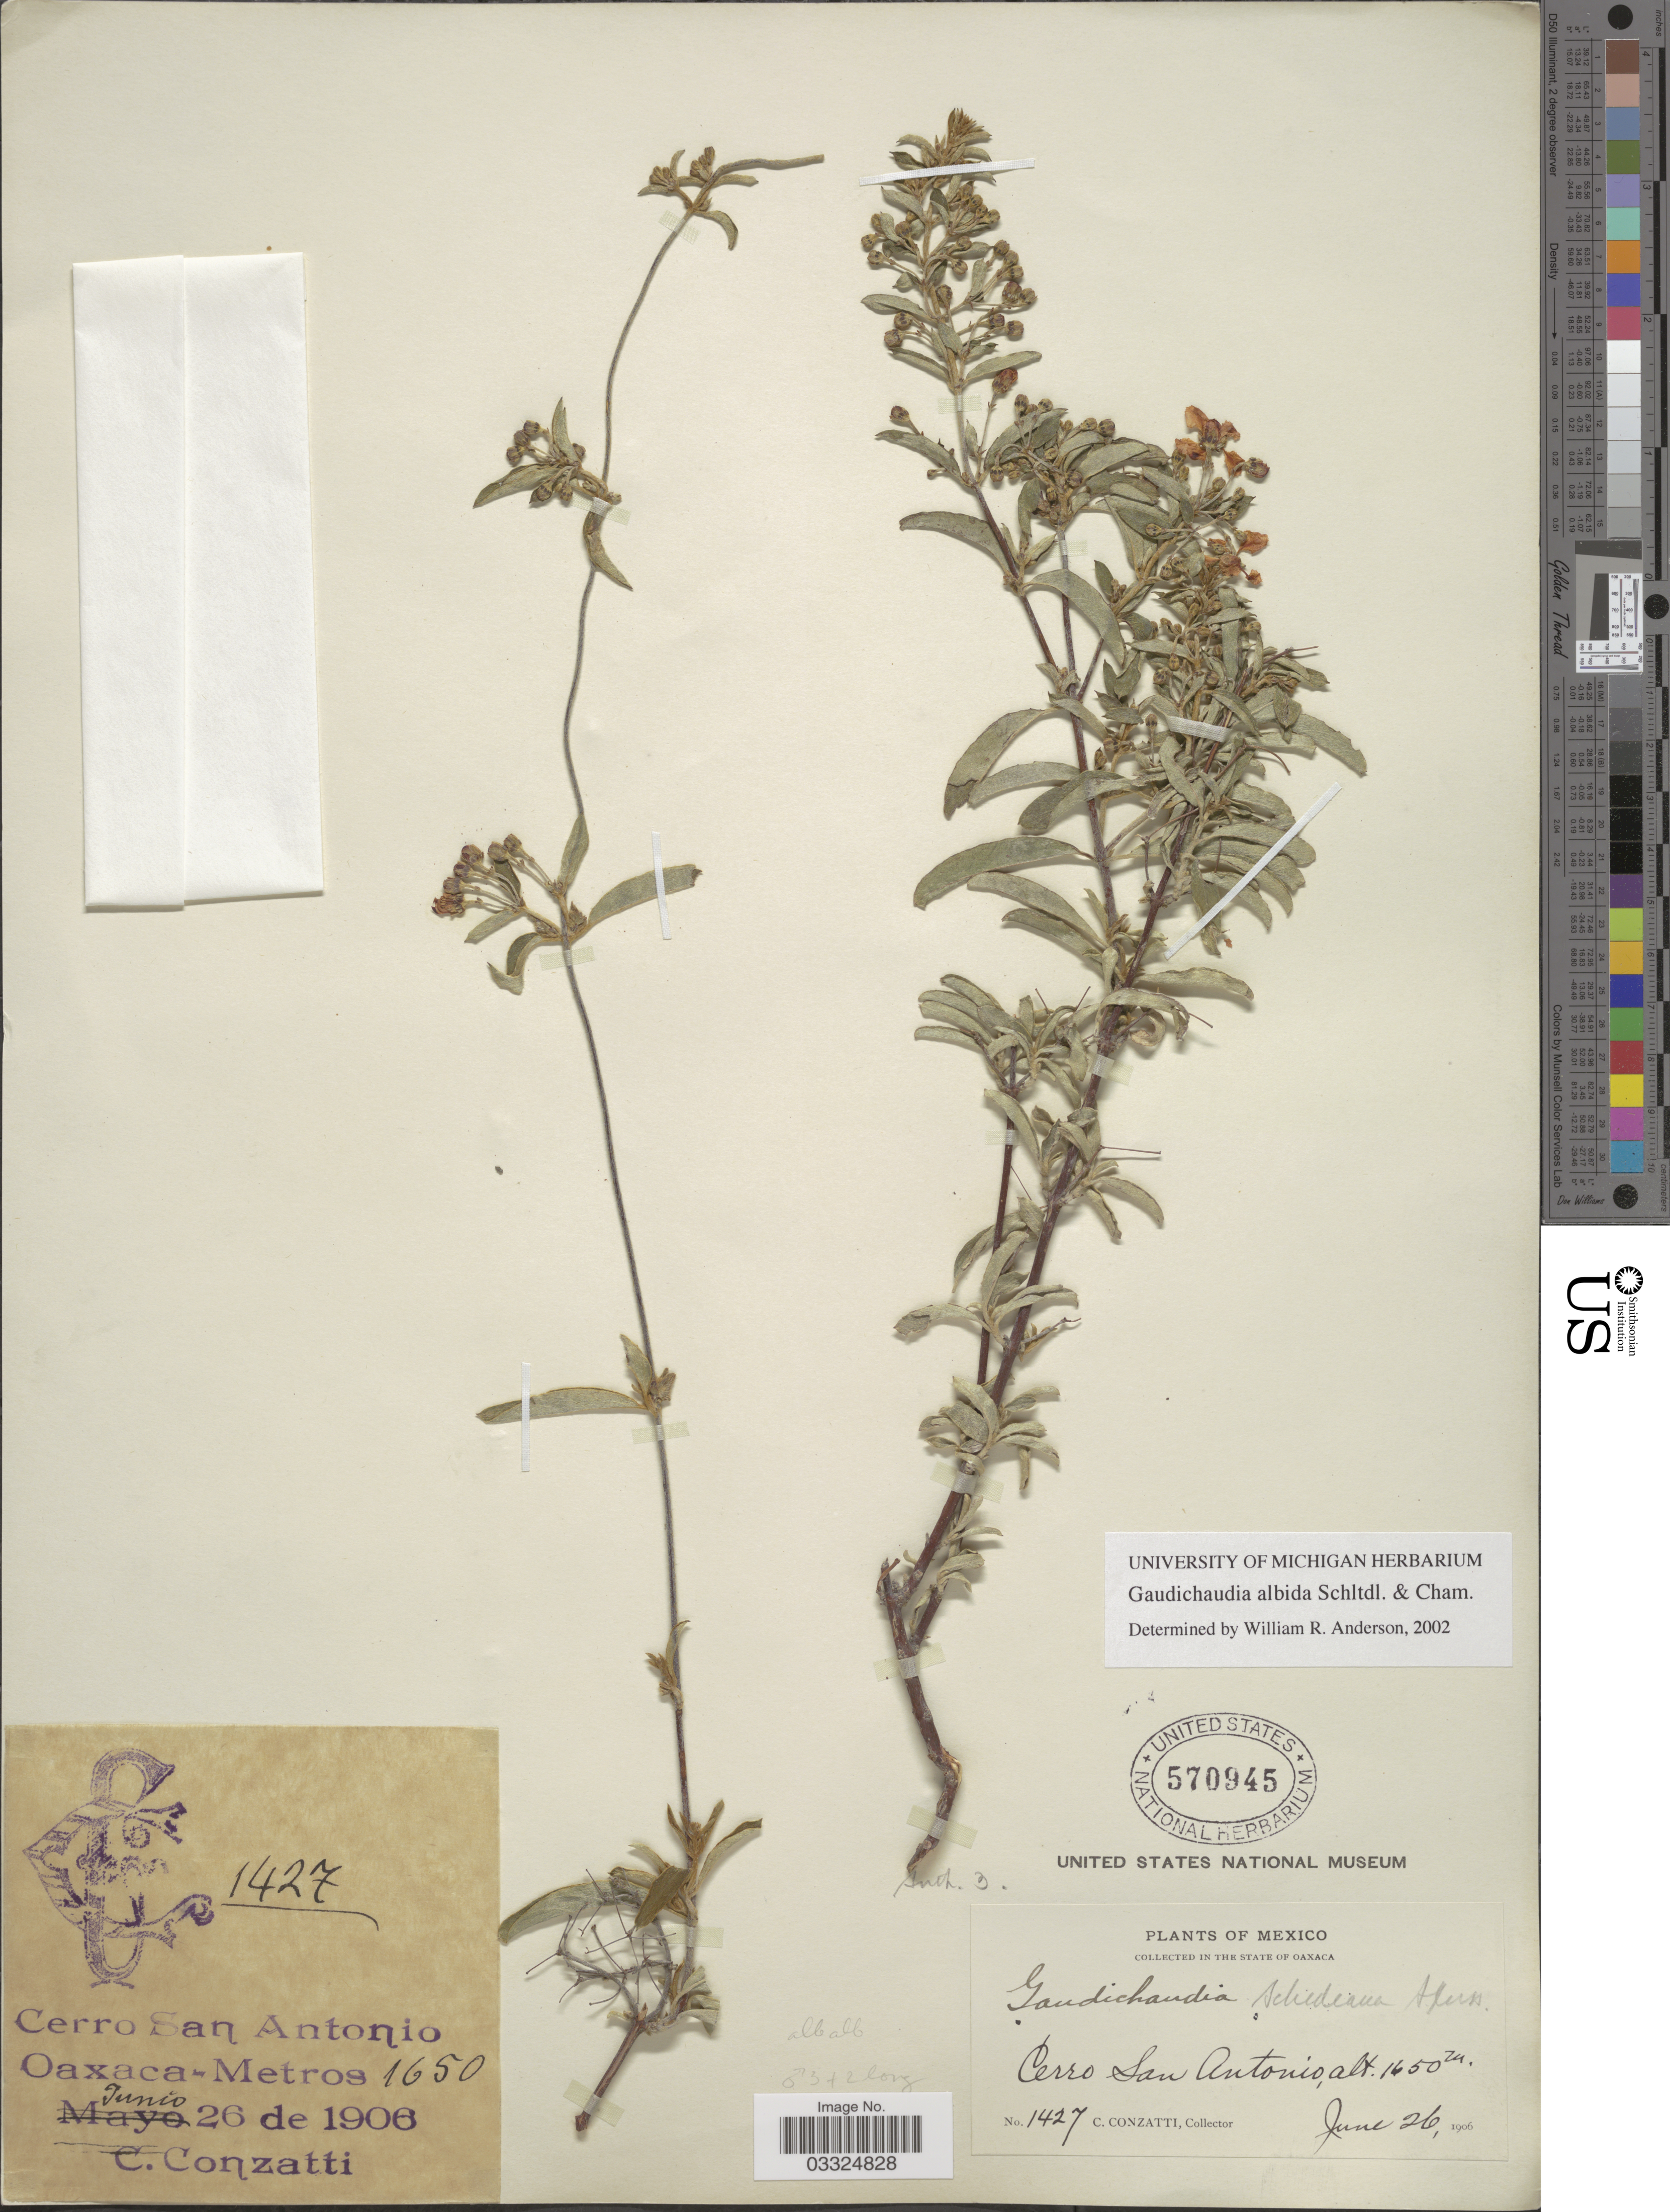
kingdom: Plantae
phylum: Tracheophyta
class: Magnoliopsida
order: Malpighiales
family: Malpighiaceae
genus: Gaudichaudia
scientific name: Gaudichaudia albida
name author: Schltdl. & Cham.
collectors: C. Conzatti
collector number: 1427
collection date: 1906-06-26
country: Mexico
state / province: Oaxaca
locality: Cerro San Antonio.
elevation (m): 1650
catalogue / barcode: US 570945